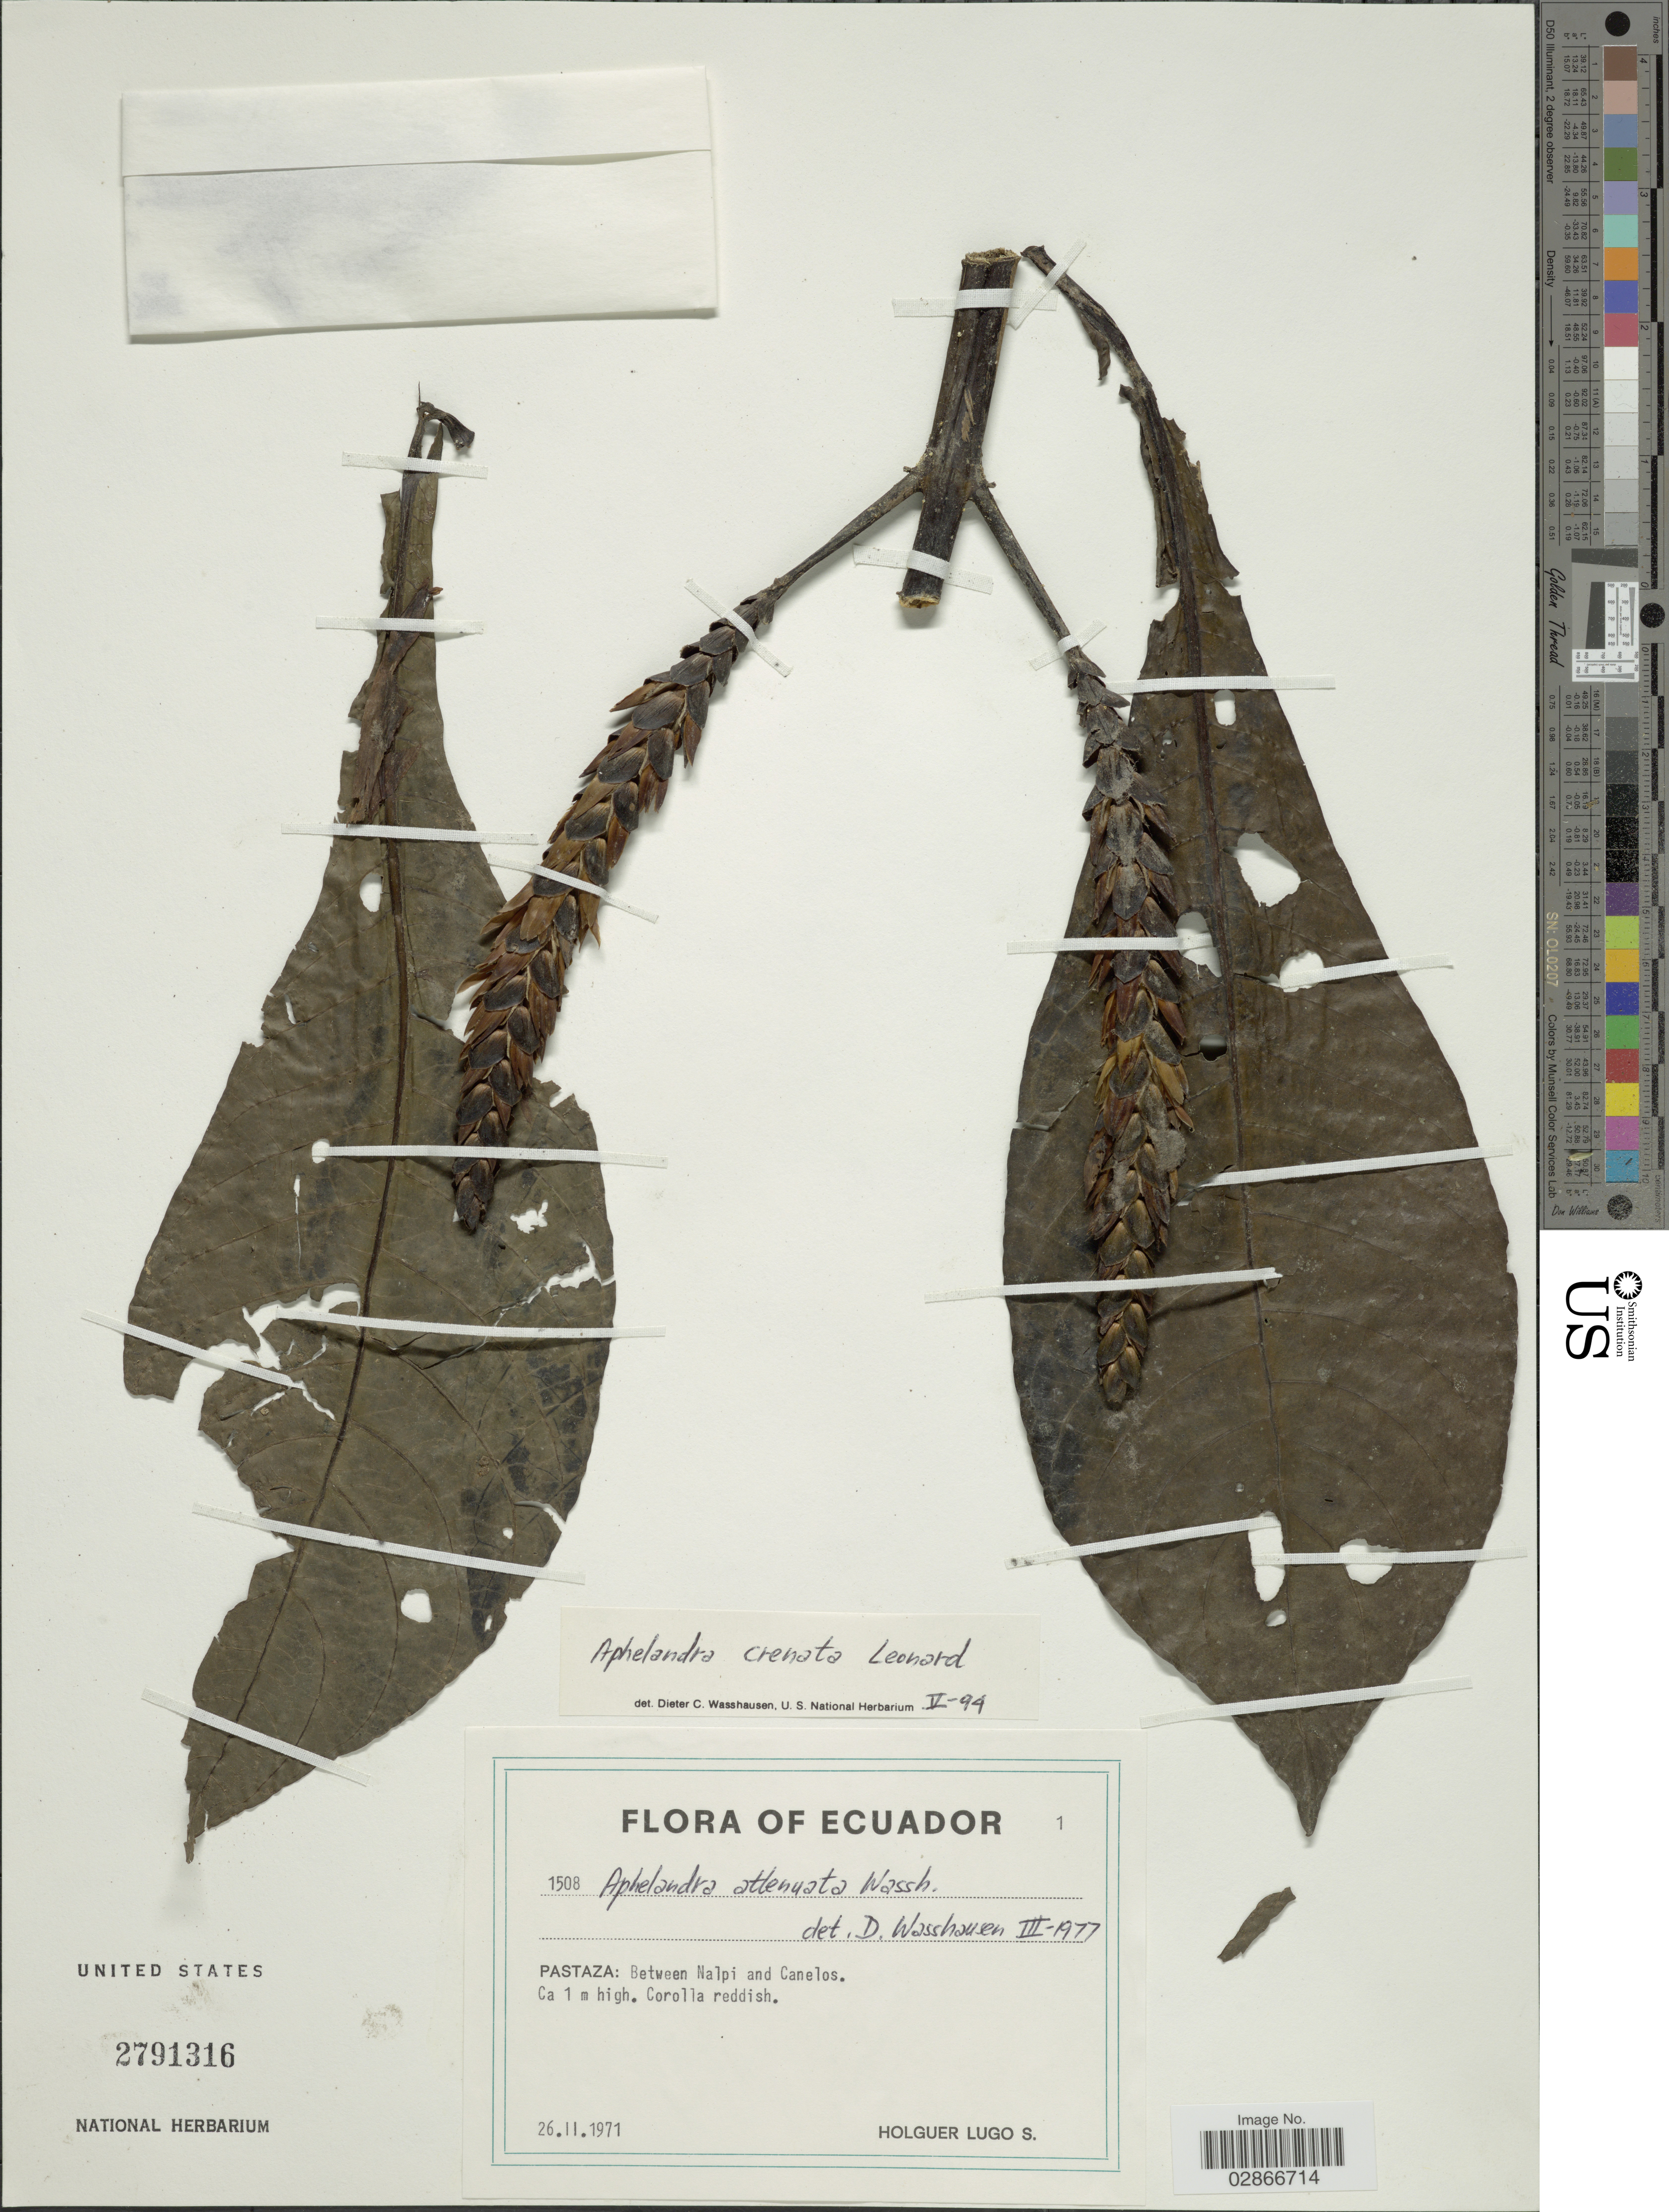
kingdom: Plantae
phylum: Tracheophyta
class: Magnoliopsida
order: Lamiales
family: Acanthaceae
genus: Aphelandra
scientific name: Aphelandra crenata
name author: Leonard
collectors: H. Lugo S.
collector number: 1508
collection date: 1971-02-26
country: Ecuador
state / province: Pastaza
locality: Between Nalpi and Canelos.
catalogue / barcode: US 2791316